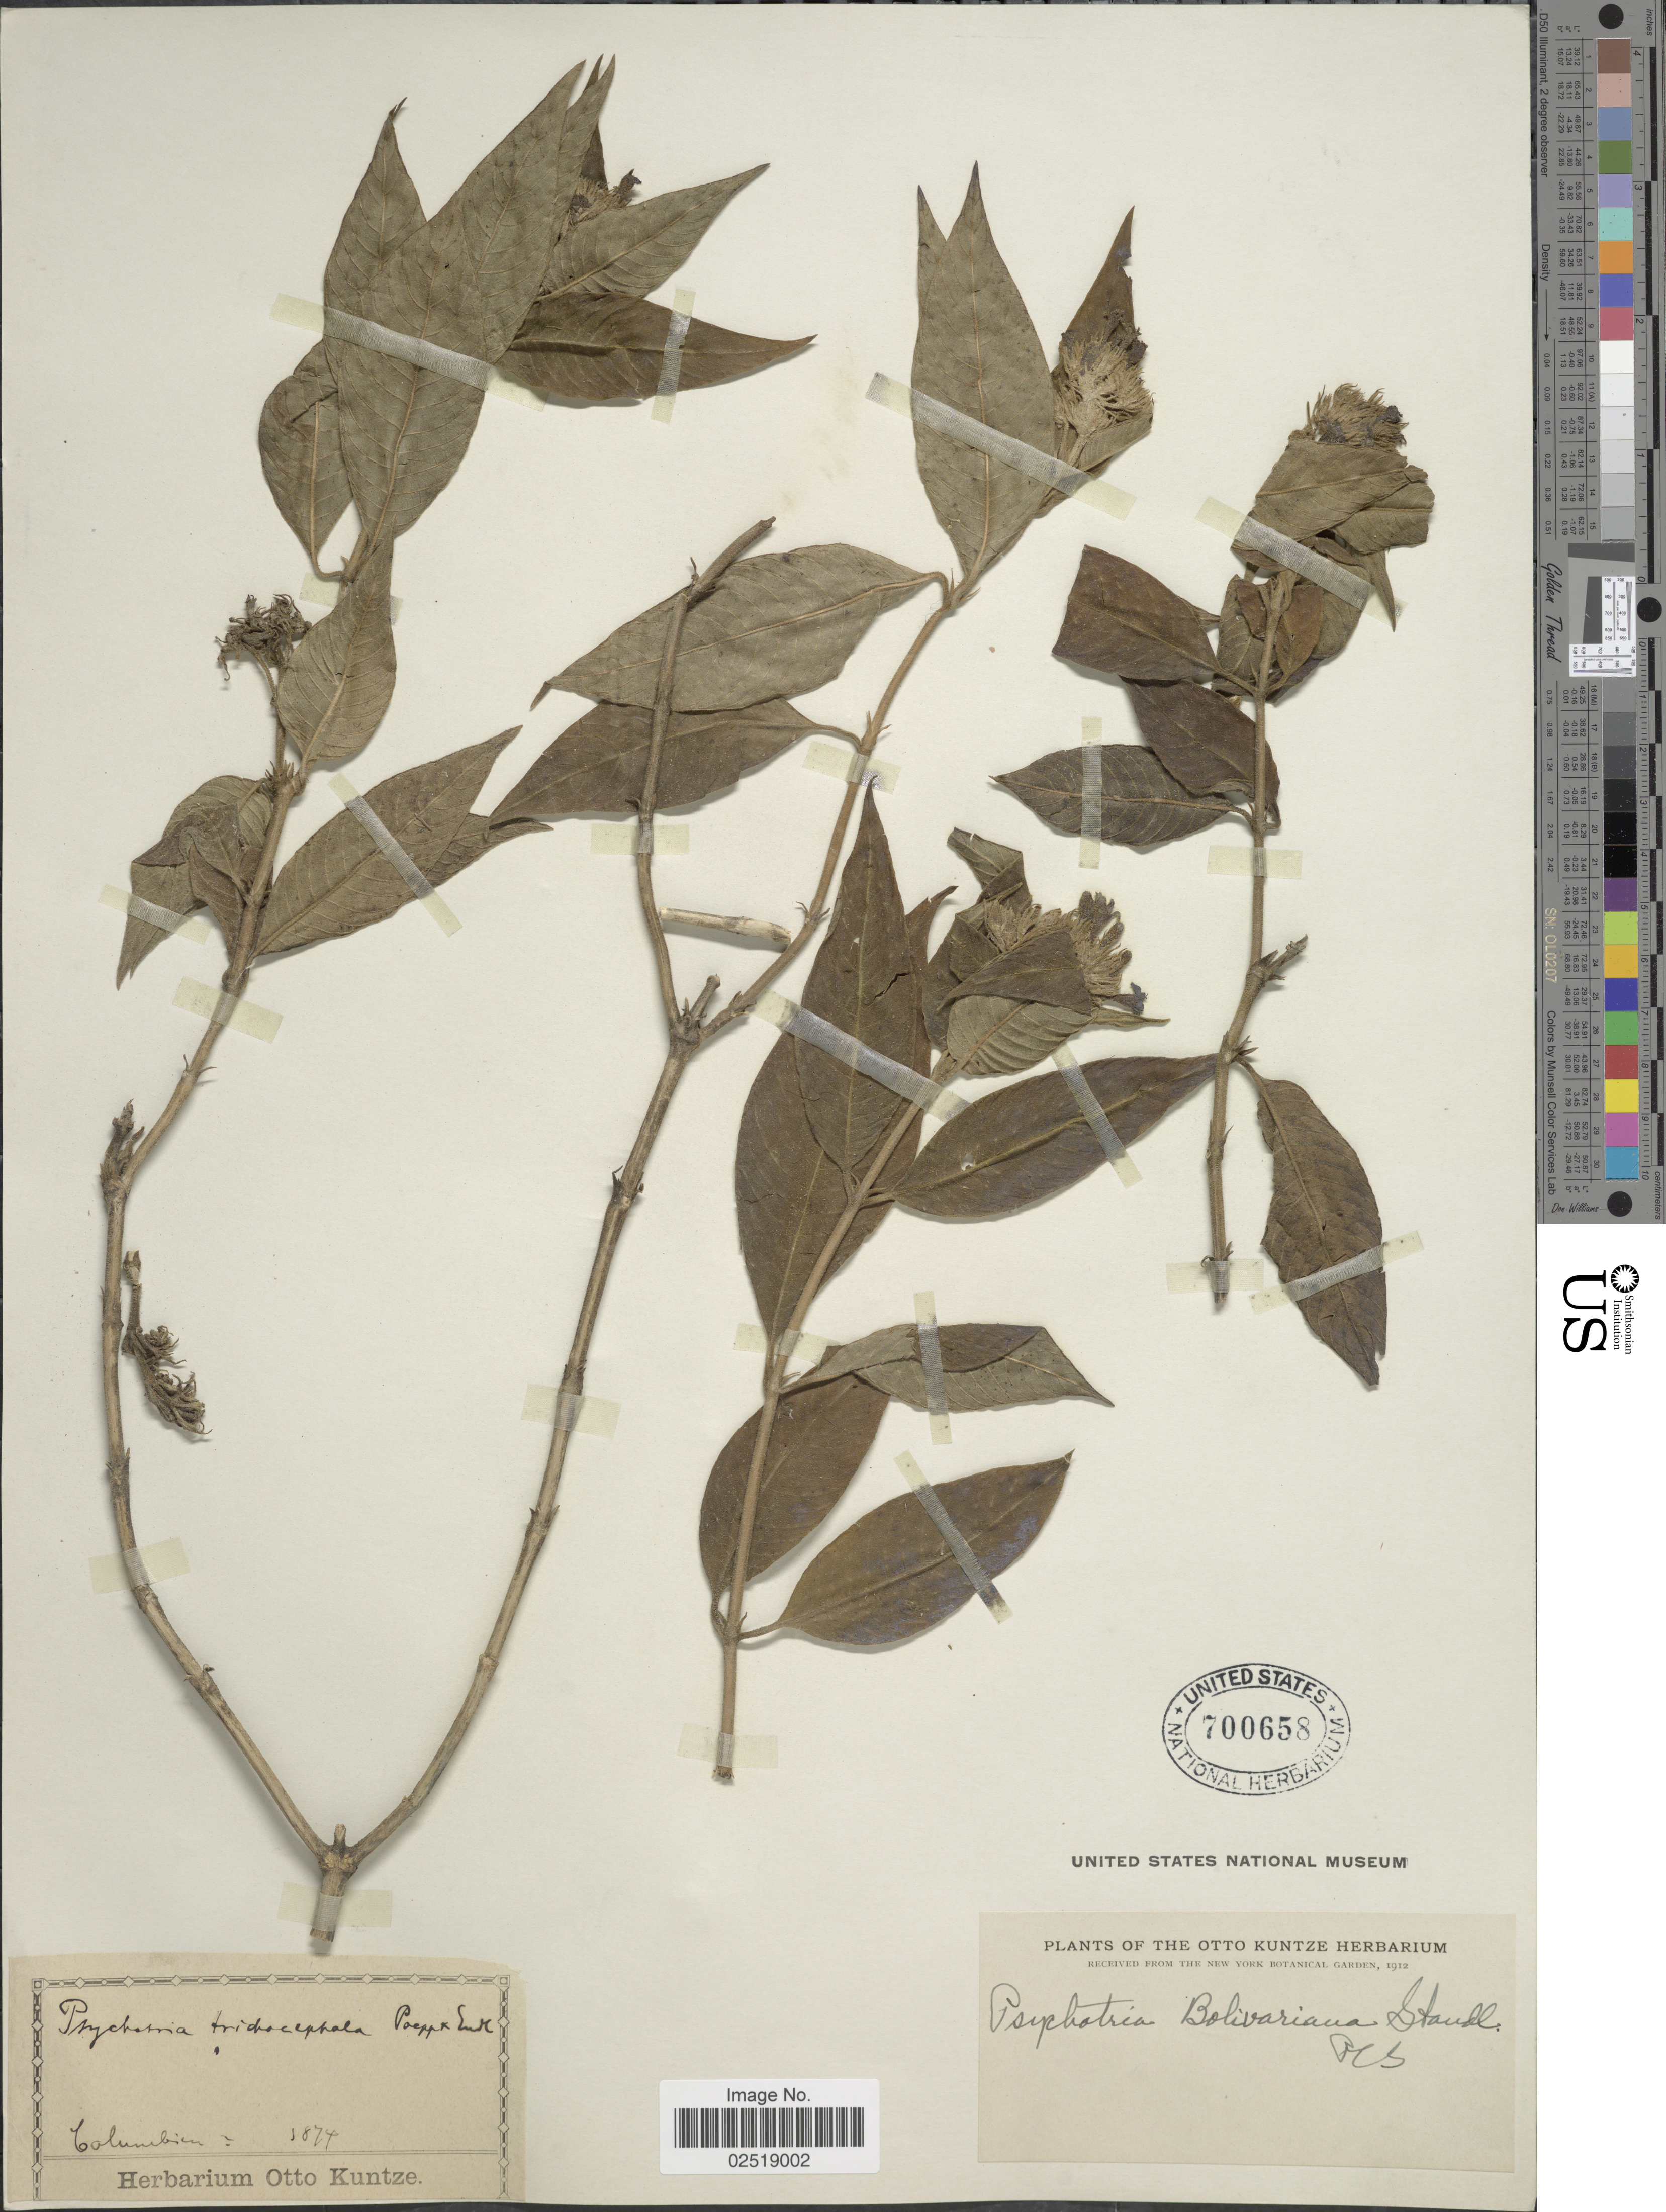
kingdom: Plantae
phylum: Tracheophyta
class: Magnoliopsida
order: Gentianales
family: Rubiaceae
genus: Psychotria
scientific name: Psychotria costularia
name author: (Baill.) Standl. & Steyerm.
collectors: ex herb. Otto Kuntze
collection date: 1874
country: Colombia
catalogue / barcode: US 700658